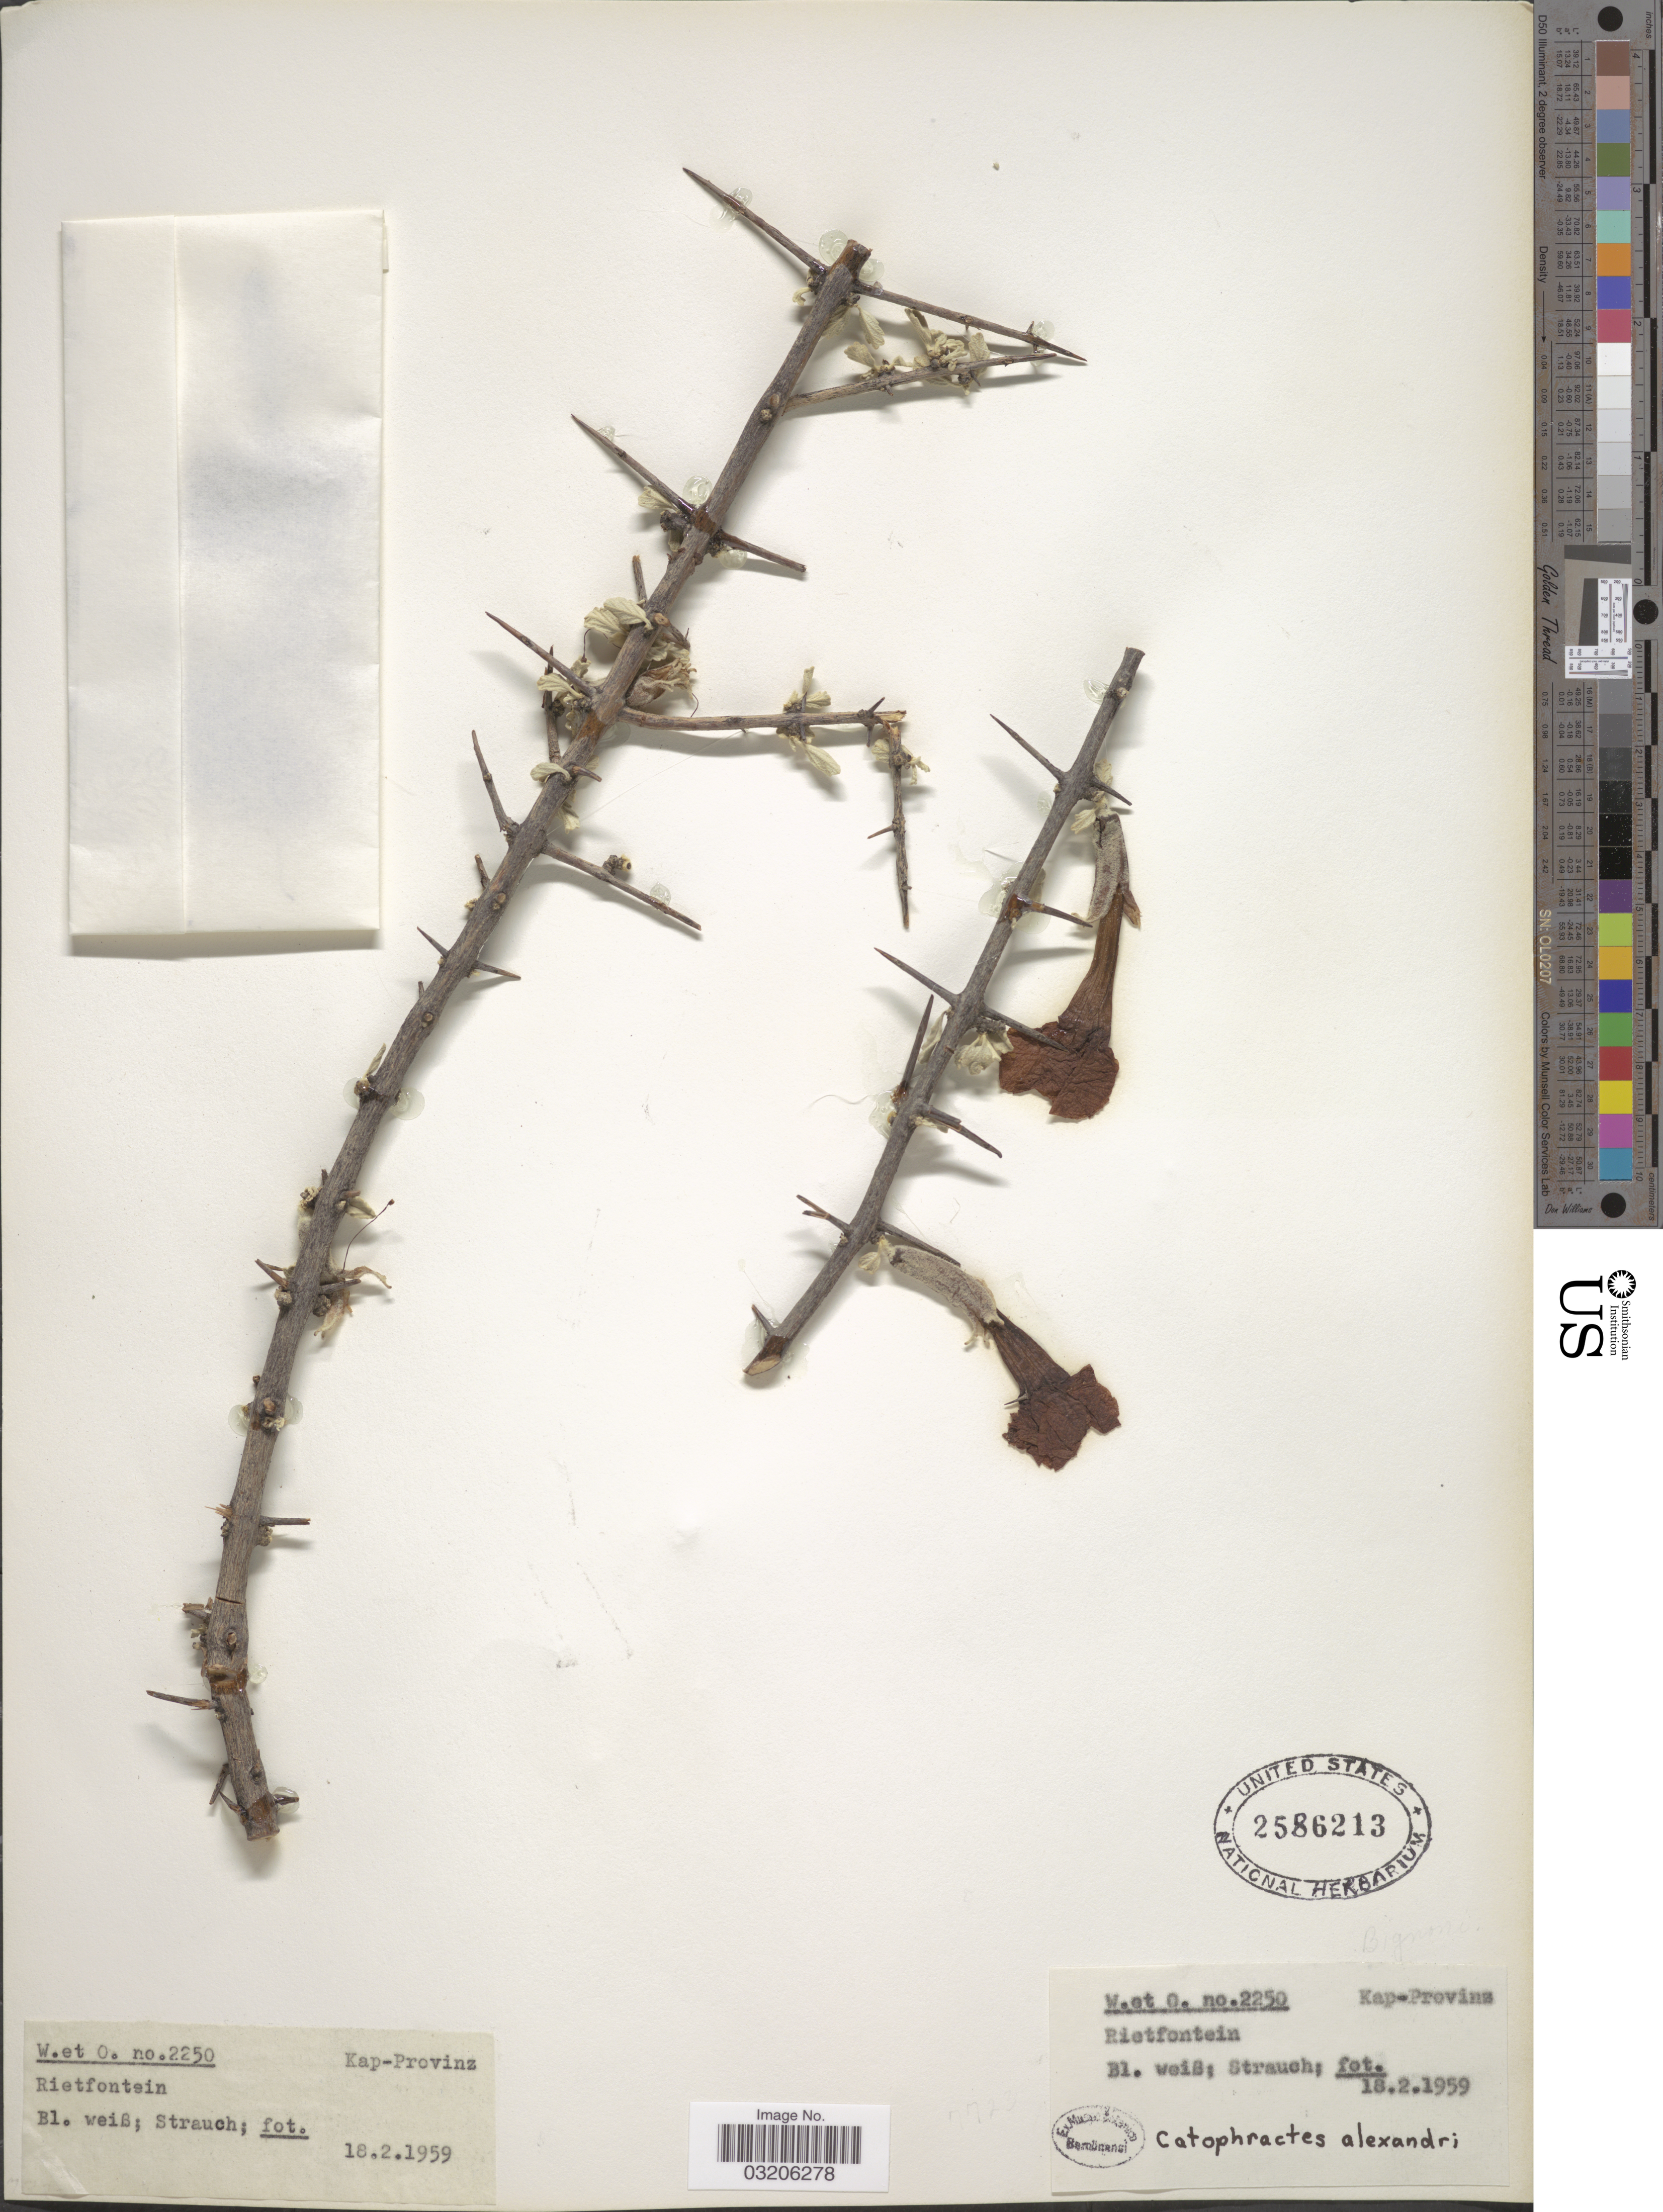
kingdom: Plantae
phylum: Tracheophyta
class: Magnoliopsida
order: Lamiales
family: Bignoniaceae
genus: Catophractes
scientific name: Catophractes alexandri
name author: D. Don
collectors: W.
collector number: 2250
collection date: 1959-02-18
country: South Africa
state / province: Northern Cape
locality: Kap-Provinz. Rietfontein.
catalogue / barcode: US 2586213